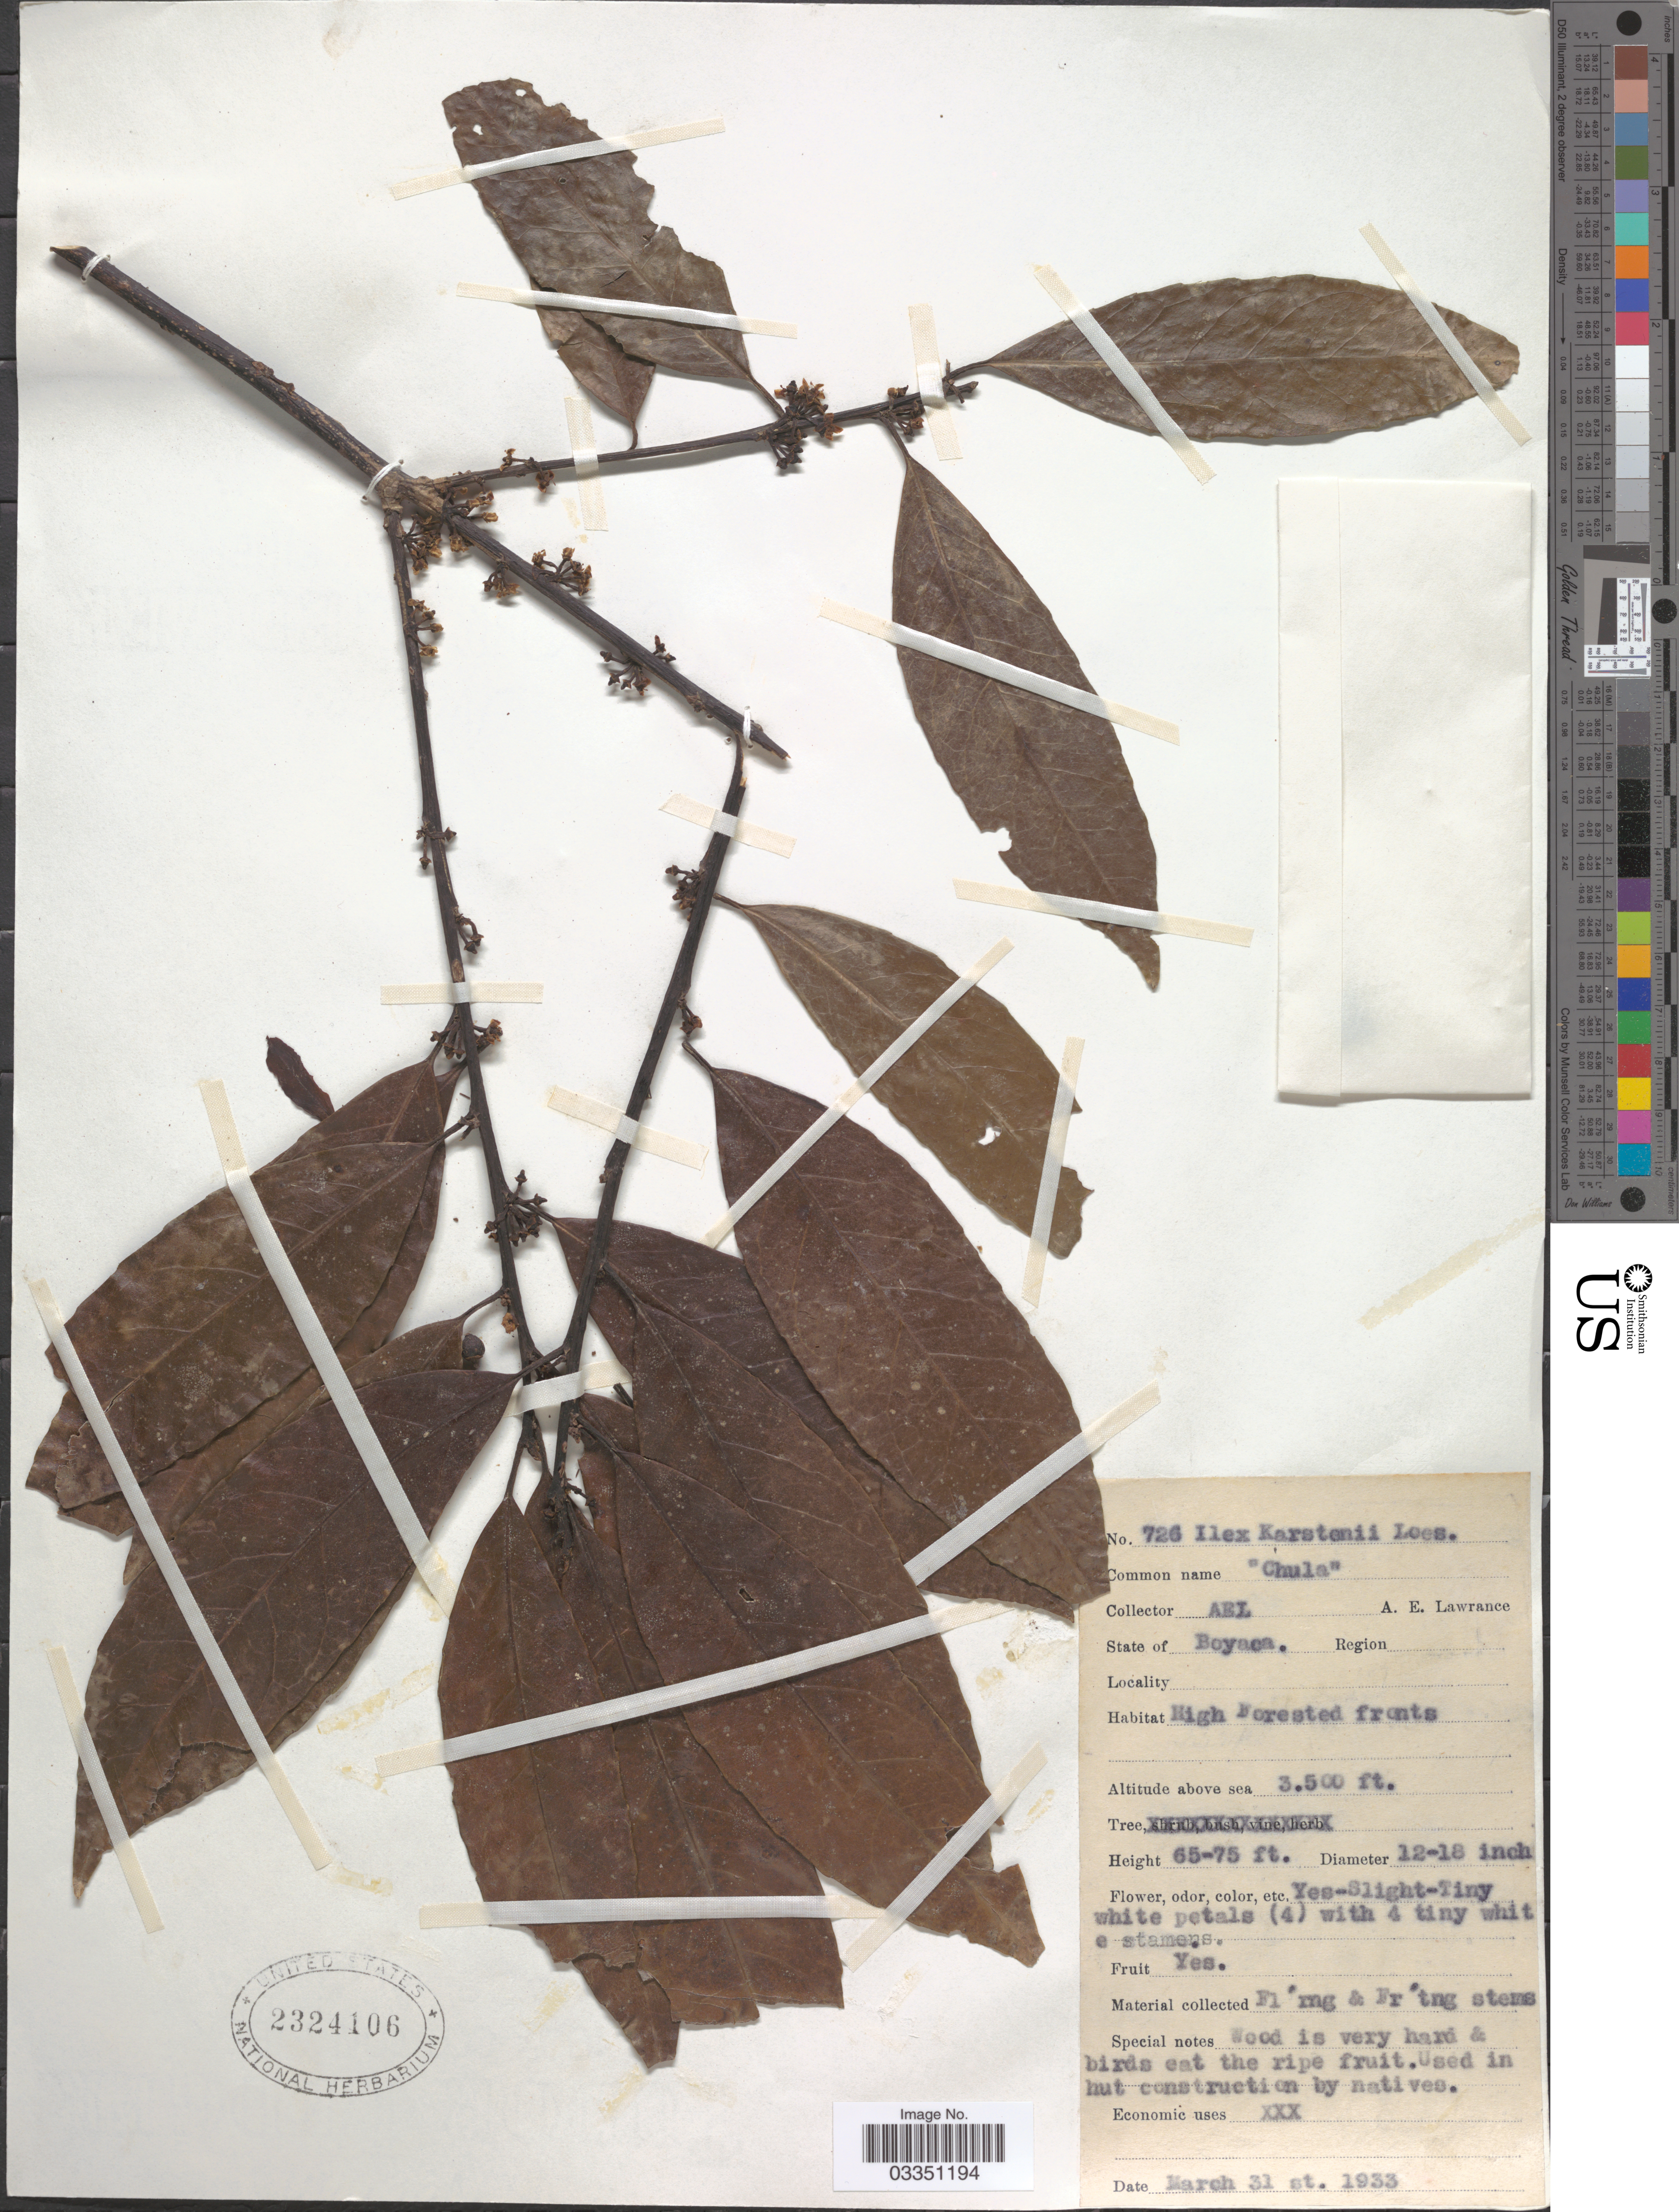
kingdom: Plantae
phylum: Tracheophyta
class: Magnoliopsida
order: Aquifoliales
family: Aquifoliaceae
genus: Ilex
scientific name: Ilex karstenii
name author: Loes.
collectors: A. Lawrence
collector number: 726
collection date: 1933-03-31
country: Colombia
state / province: Boyacá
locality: High Forested fronts.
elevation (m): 1067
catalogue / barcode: US 2324106